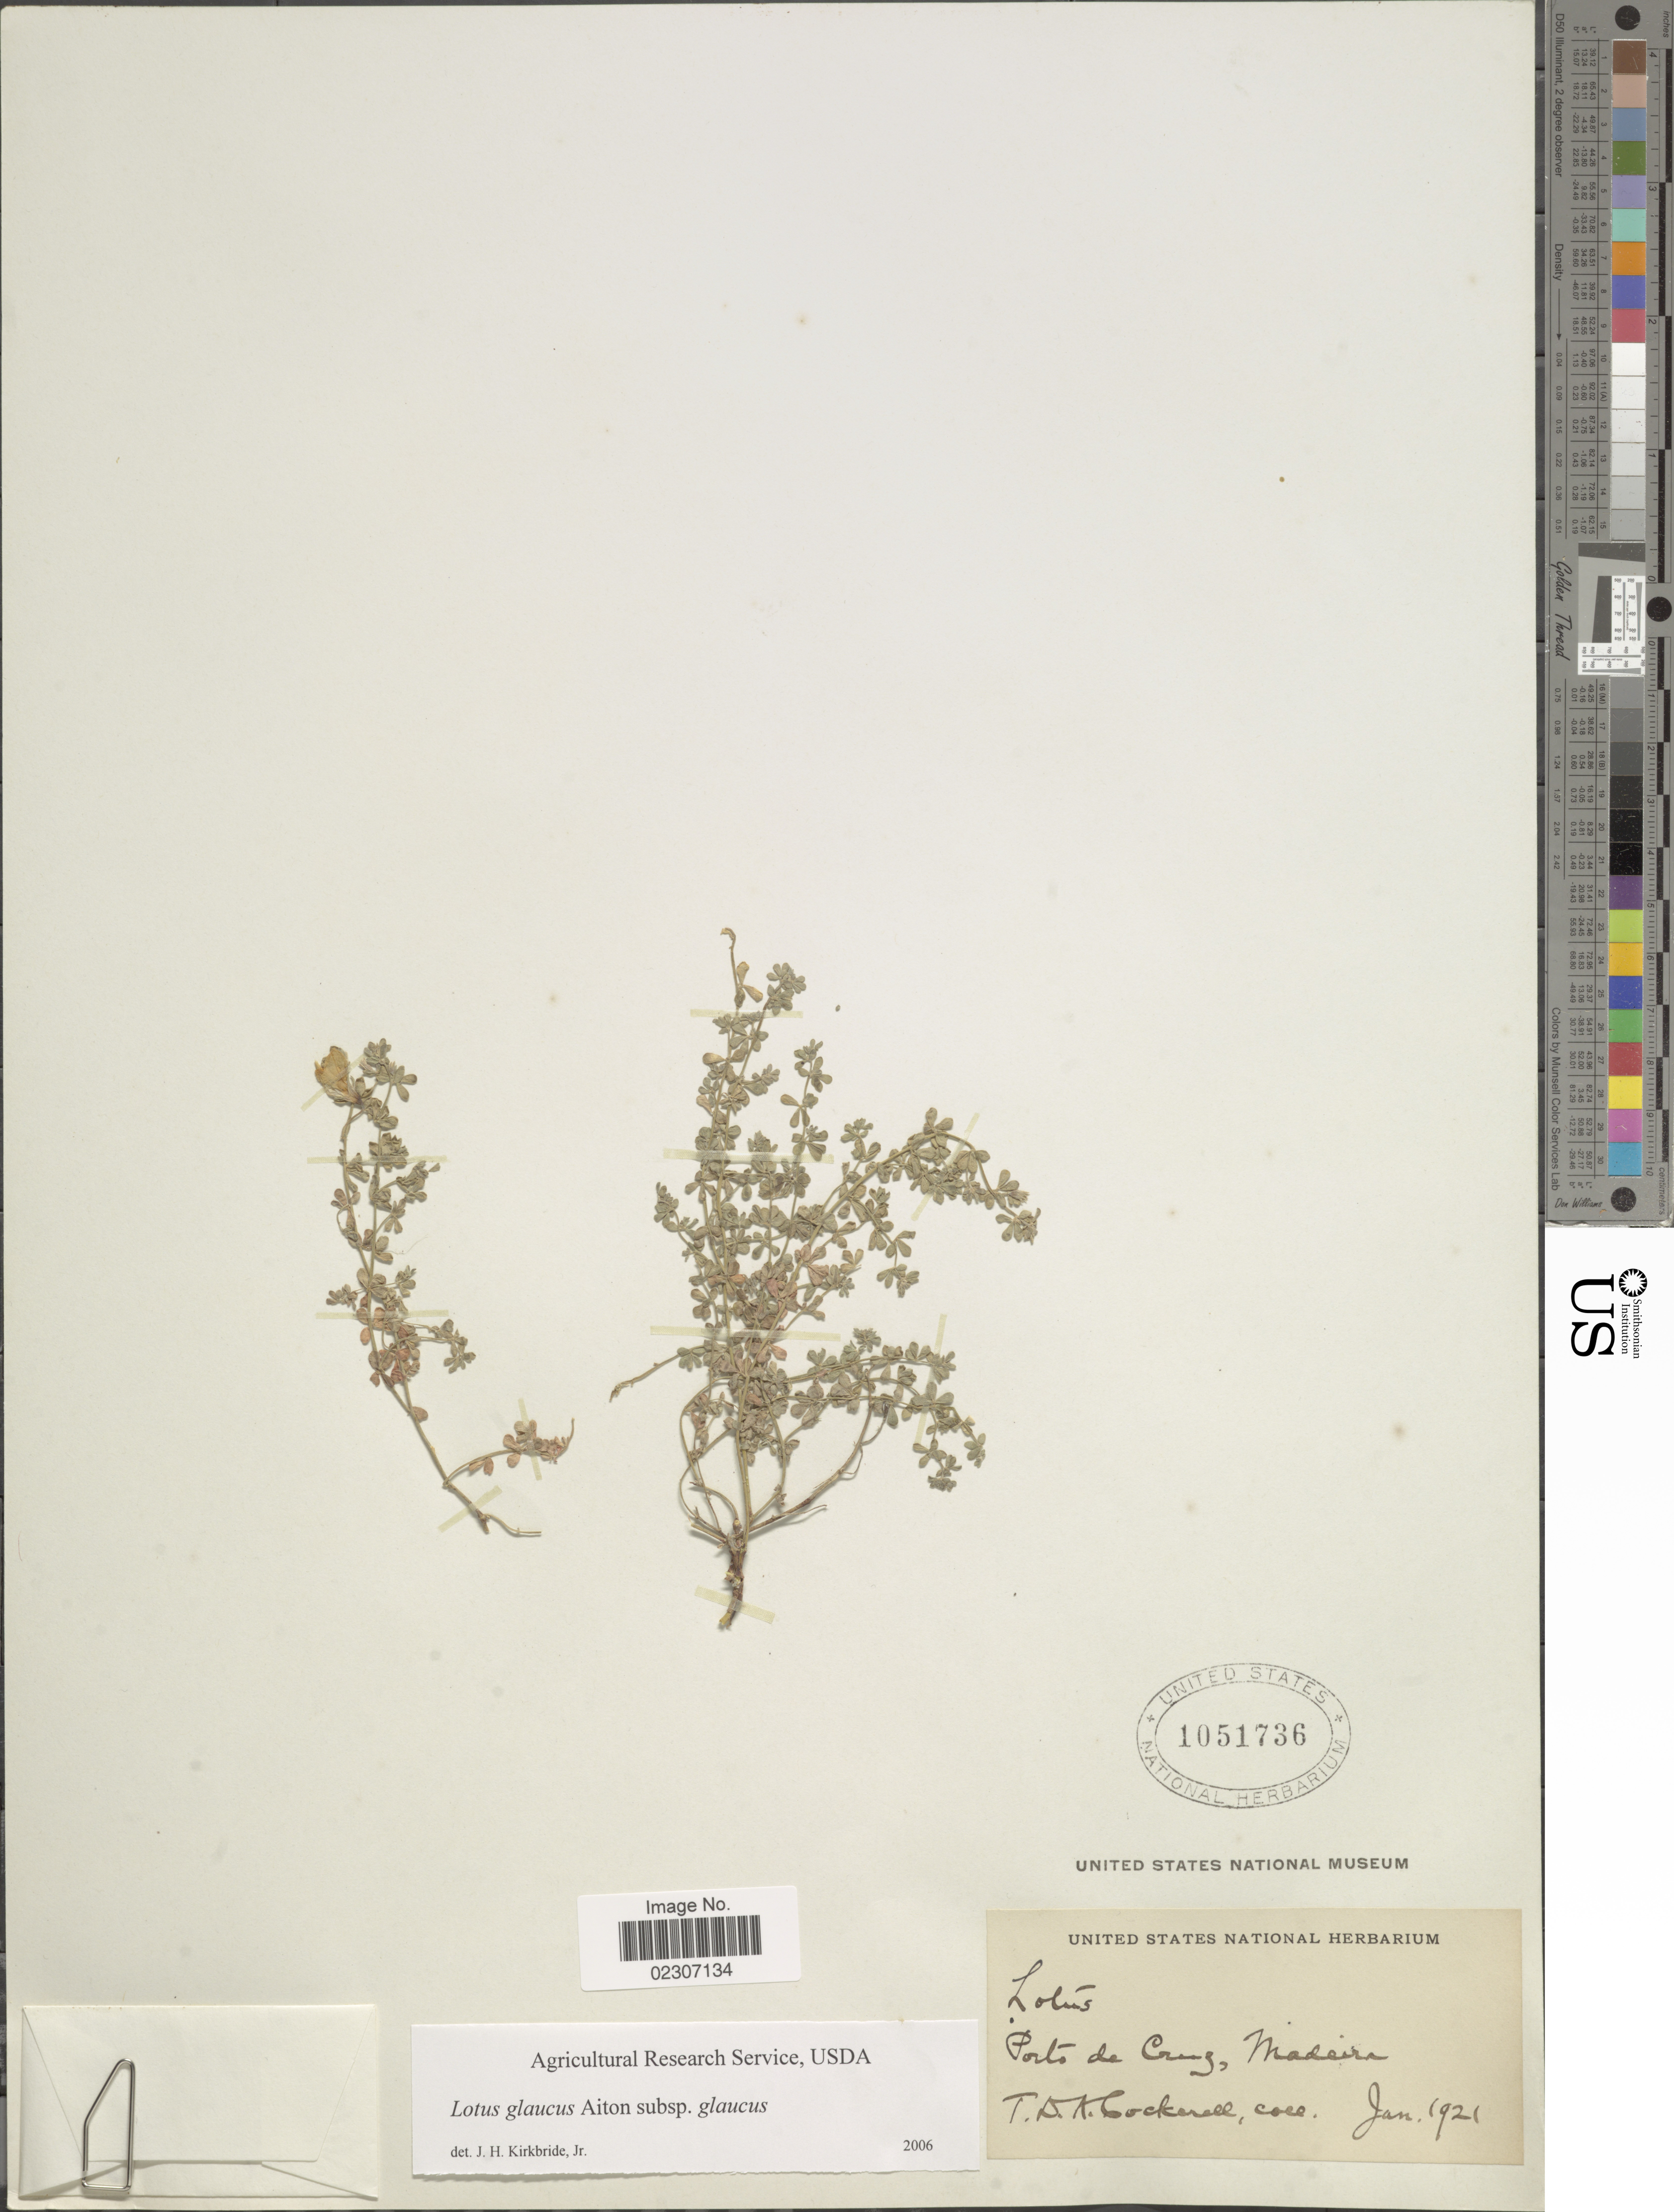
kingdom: Plantae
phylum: Tracheophyta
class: Magnoliopsida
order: Fabales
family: Fabaceae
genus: Lotus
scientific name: Lotus glaucus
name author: Sol.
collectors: T. Cockerell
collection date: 1921-01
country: Portugal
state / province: Madeira (Aut. Reg.)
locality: Porto de Cruz. Madeira.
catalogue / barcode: US 1051736